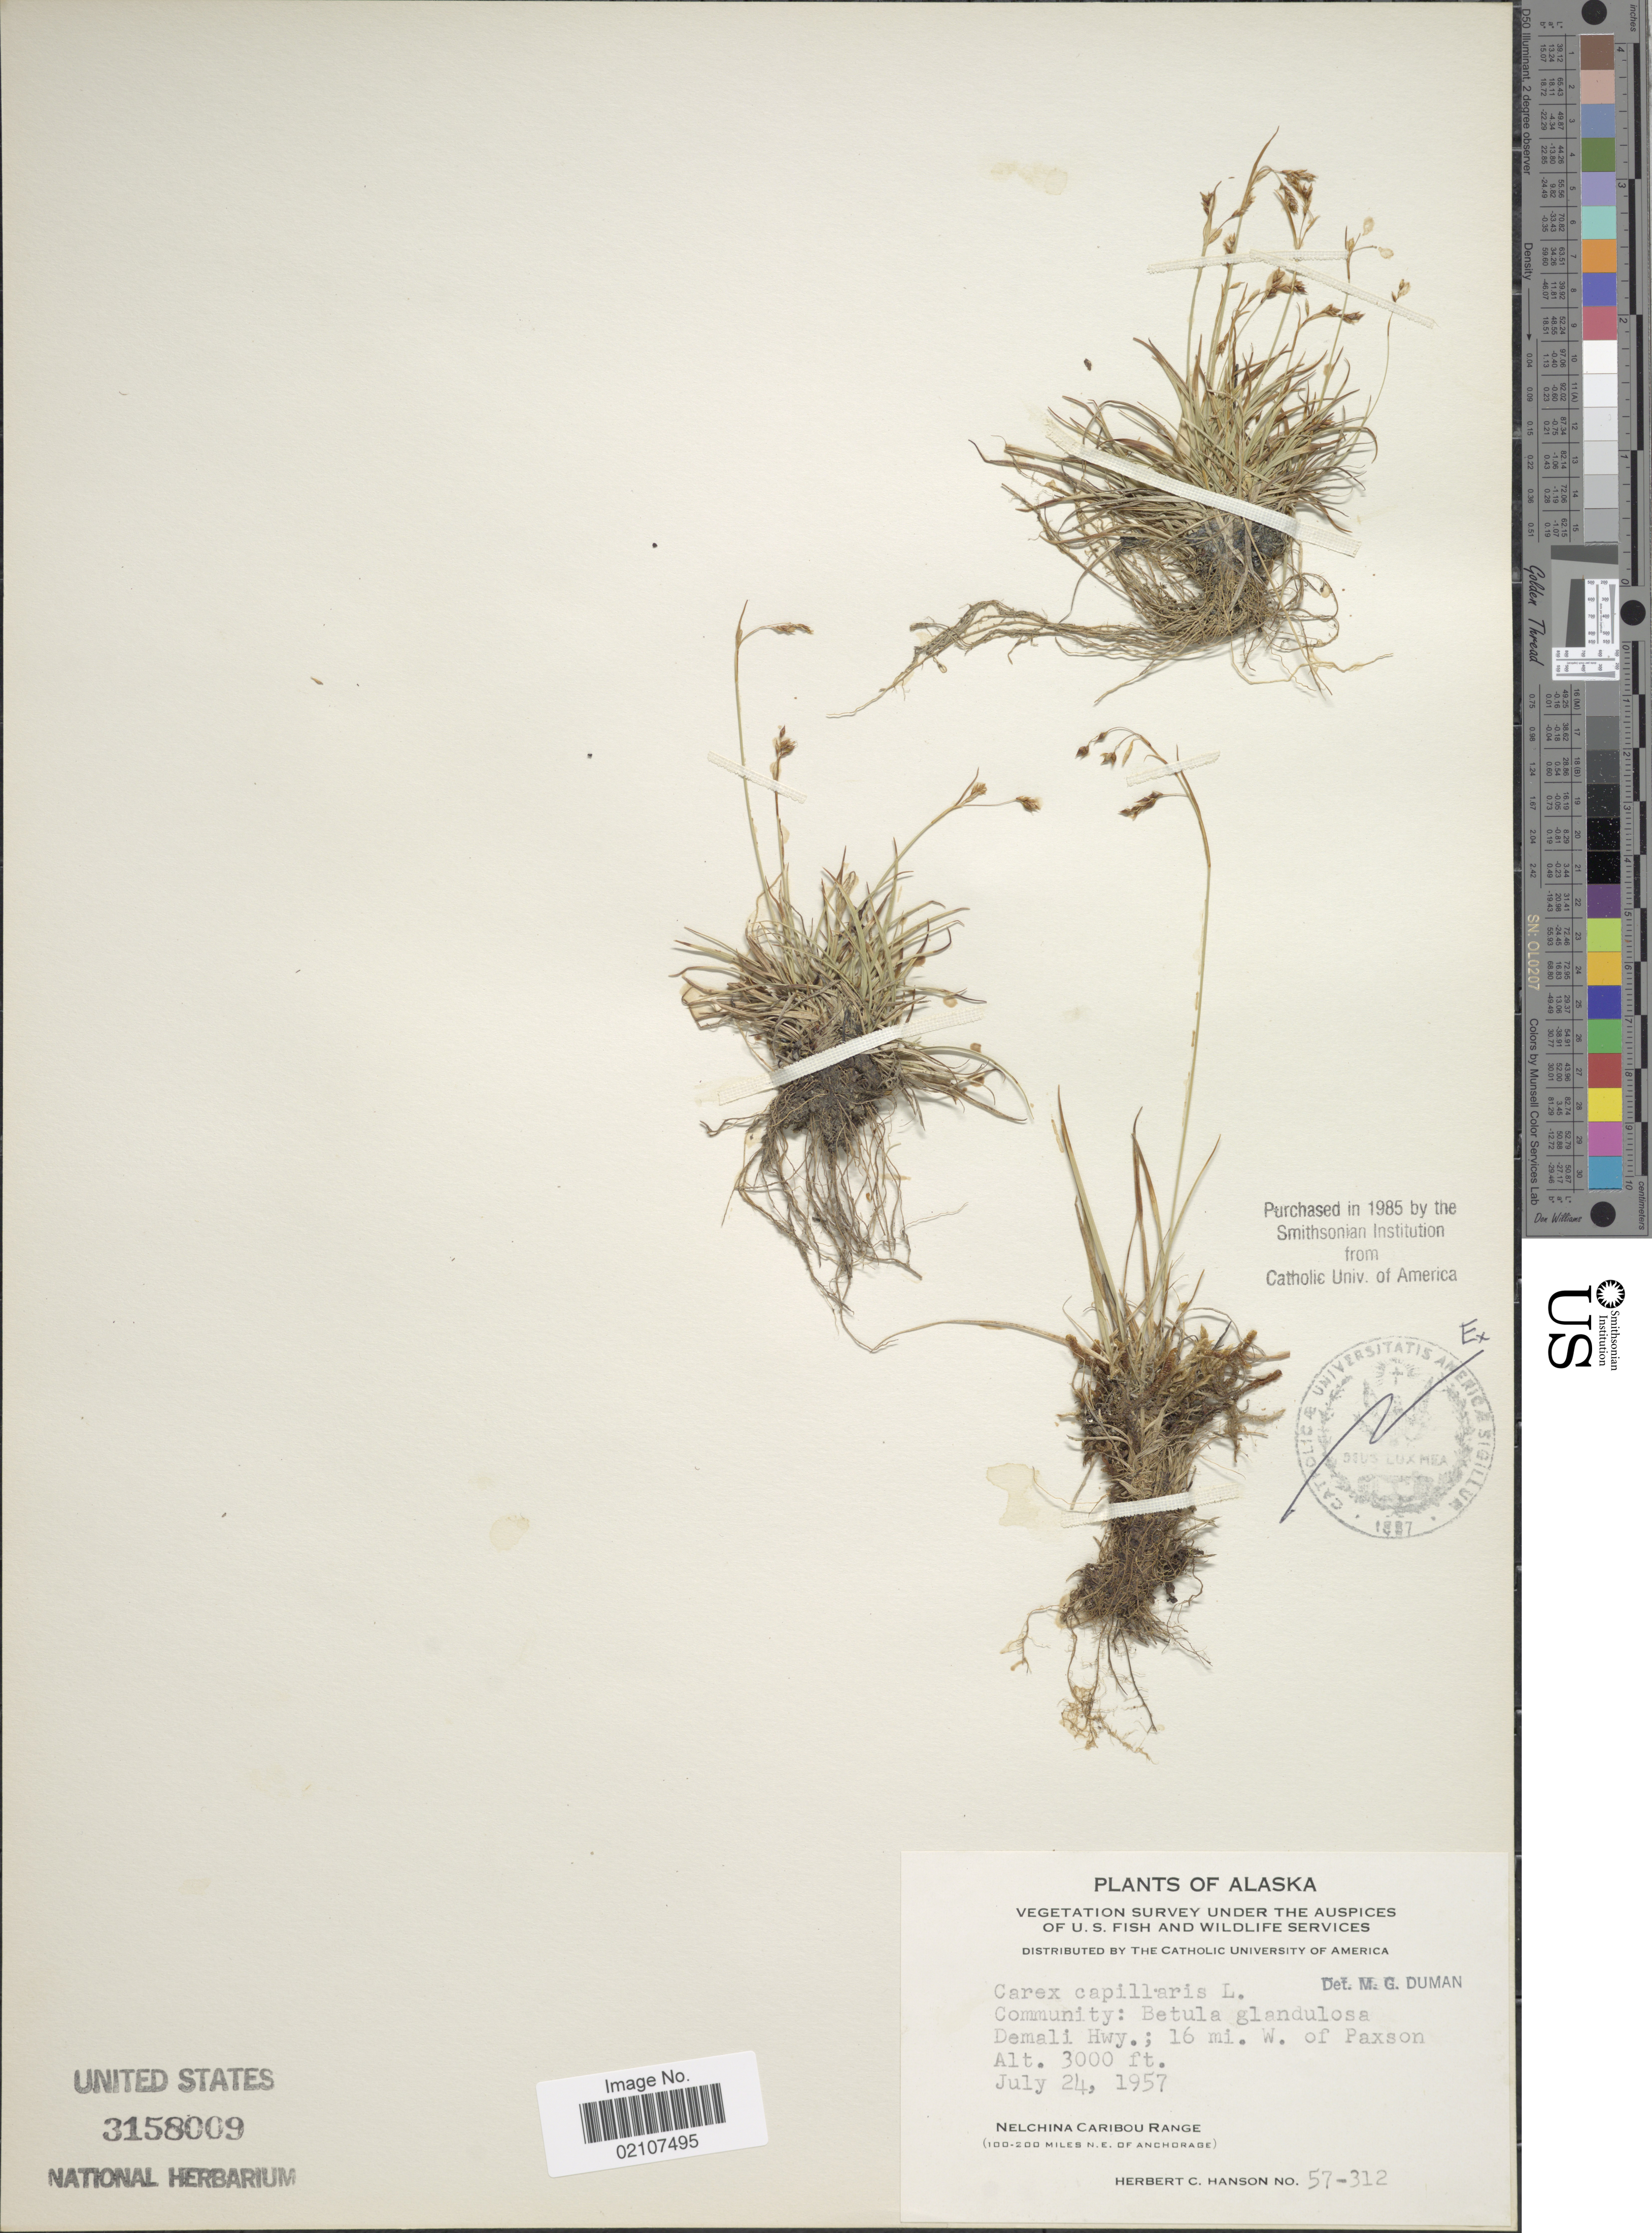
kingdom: Plantae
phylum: Tracheophyta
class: Liliopsida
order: Poales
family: Cyperaceae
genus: Carex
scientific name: Carex capillaris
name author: L.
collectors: H. Hanson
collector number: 57-312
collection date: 1957-07-24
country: United States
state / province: Alaska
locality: Demali Hwy; 16 mi W of Paxson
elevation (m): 914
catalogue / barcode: US 3158009